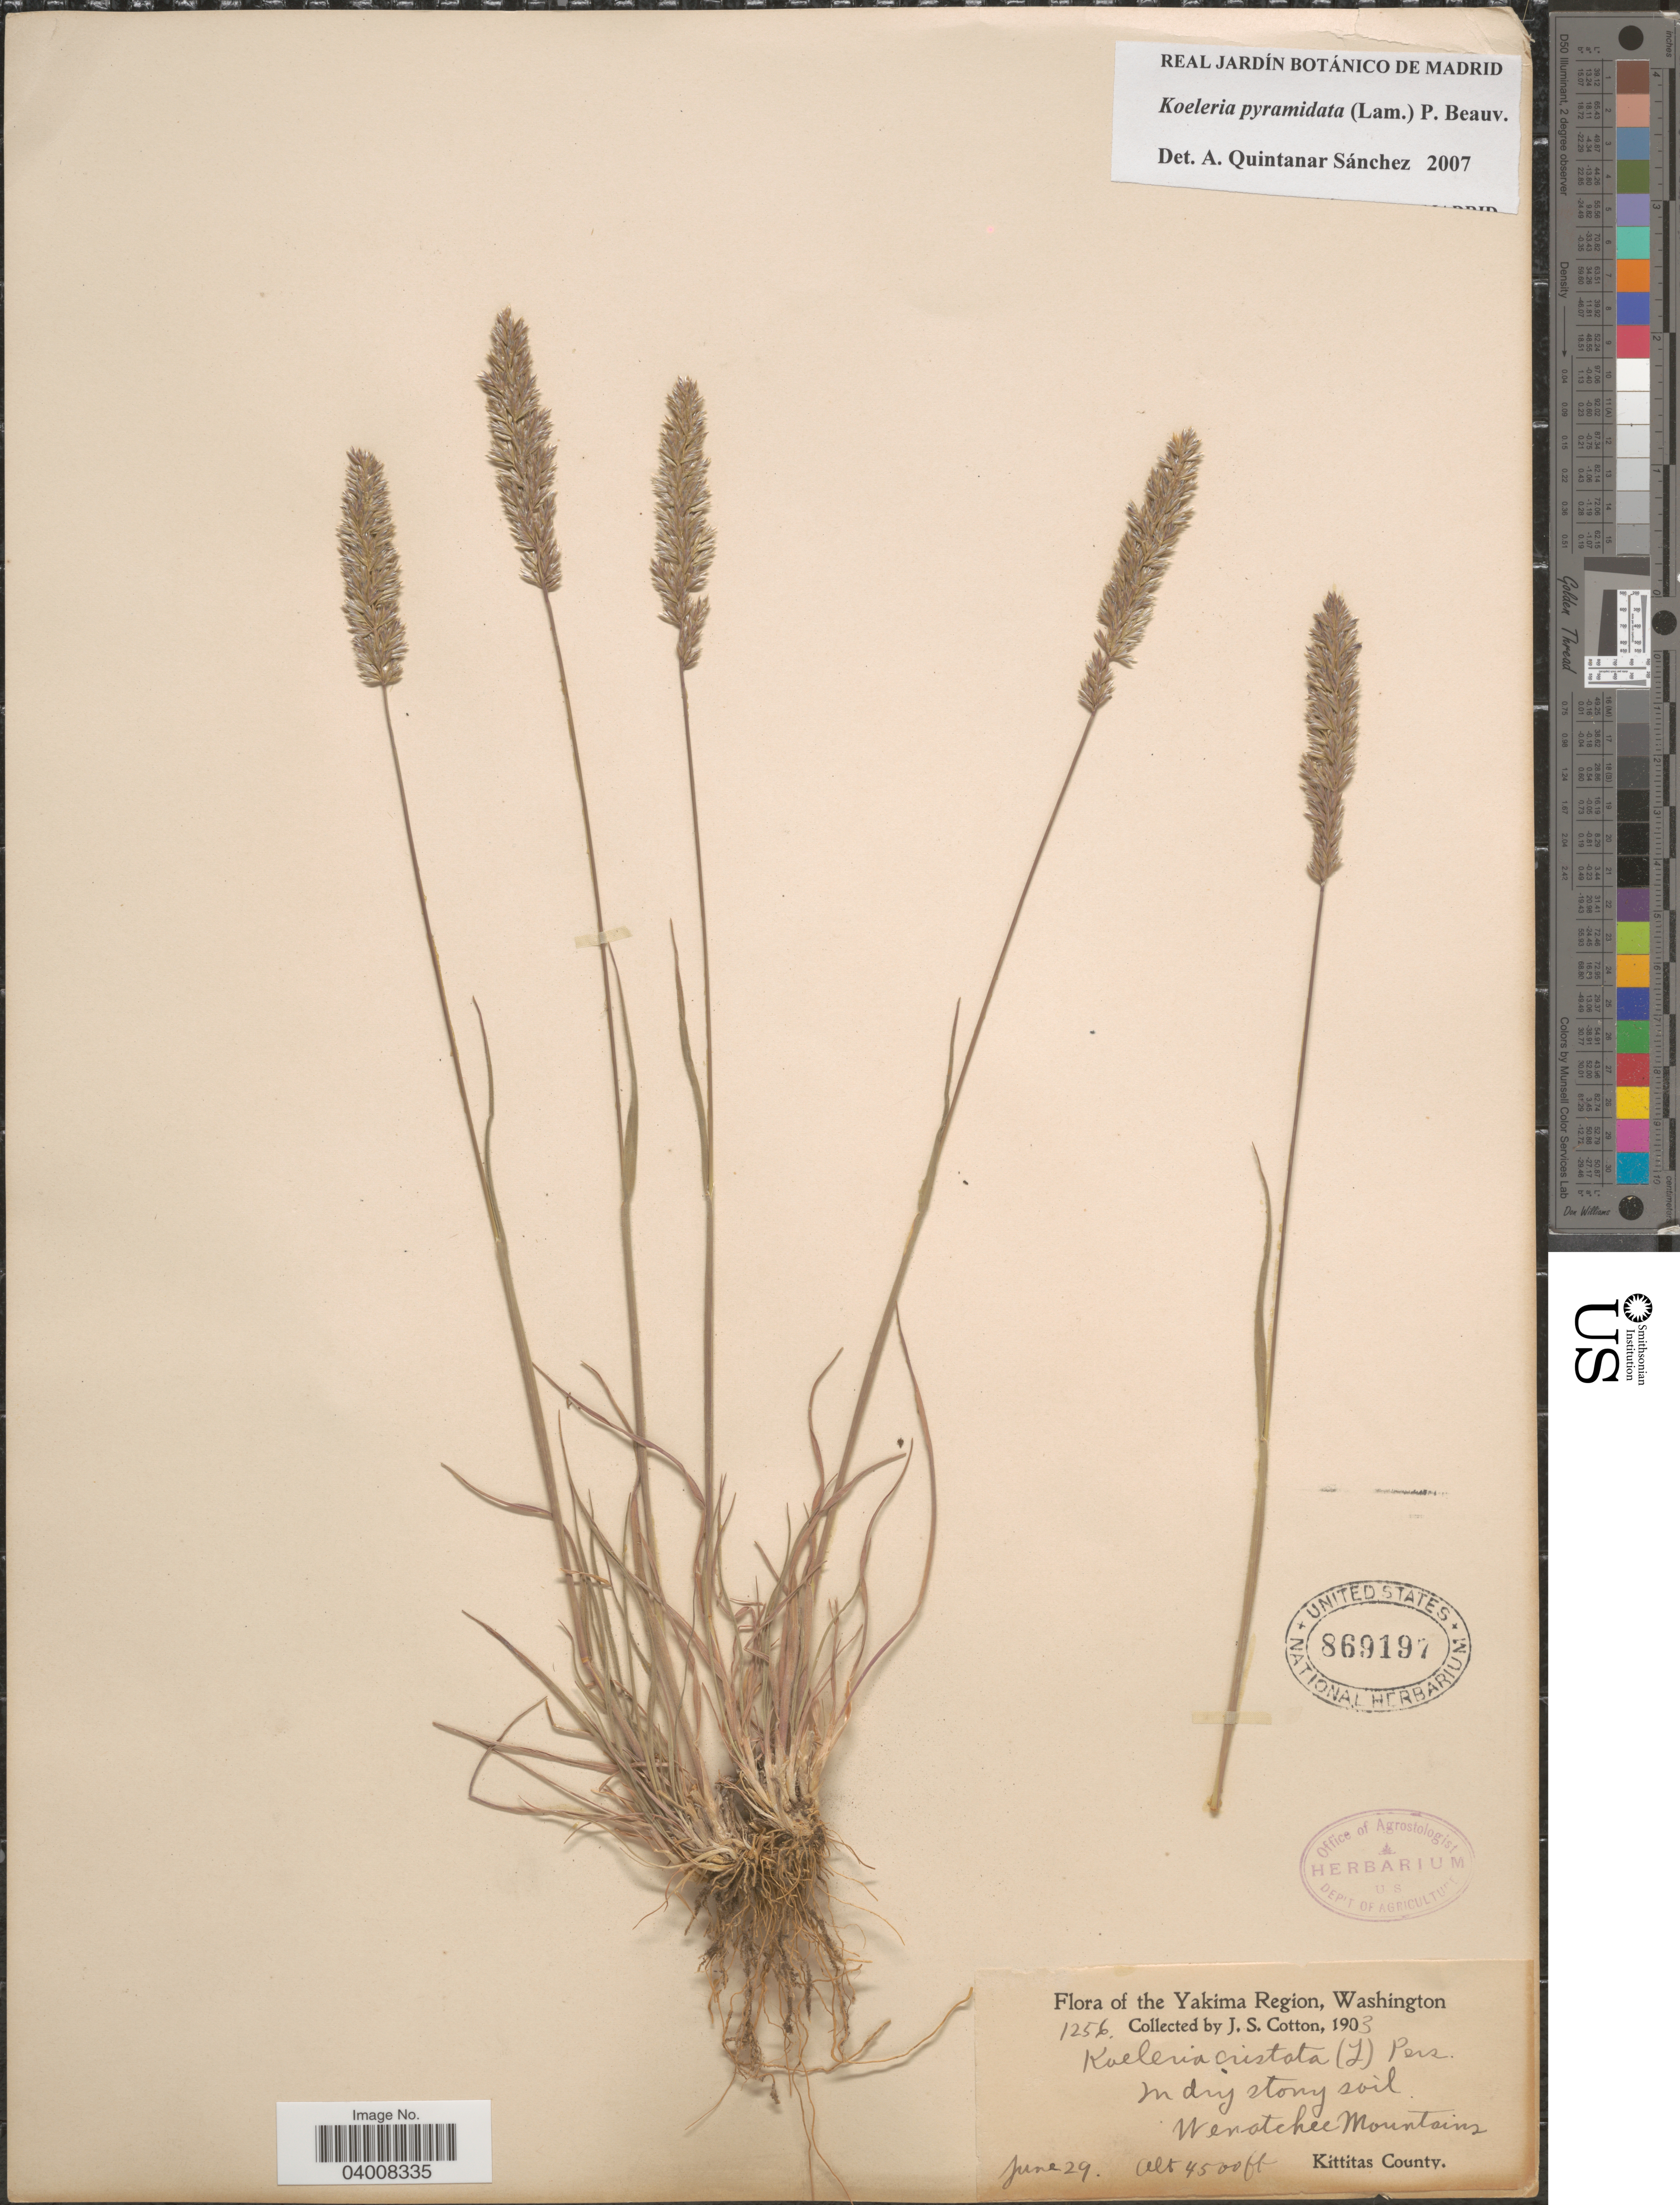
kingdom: Plantae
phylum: Tracheophyta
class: Liliopsida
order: Poales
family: Poaceae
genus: Koeleria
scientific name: Koeleria pyramidata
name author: (Lam.) P. Beauv.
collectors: J. S. Cotton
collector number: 1256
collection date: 1903-06-29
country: United States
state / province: Washington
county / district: Kittitas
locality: The Yakima Region. Wenatchee Mountains. Kittitas County.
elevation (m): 1372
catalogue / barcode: US 869197